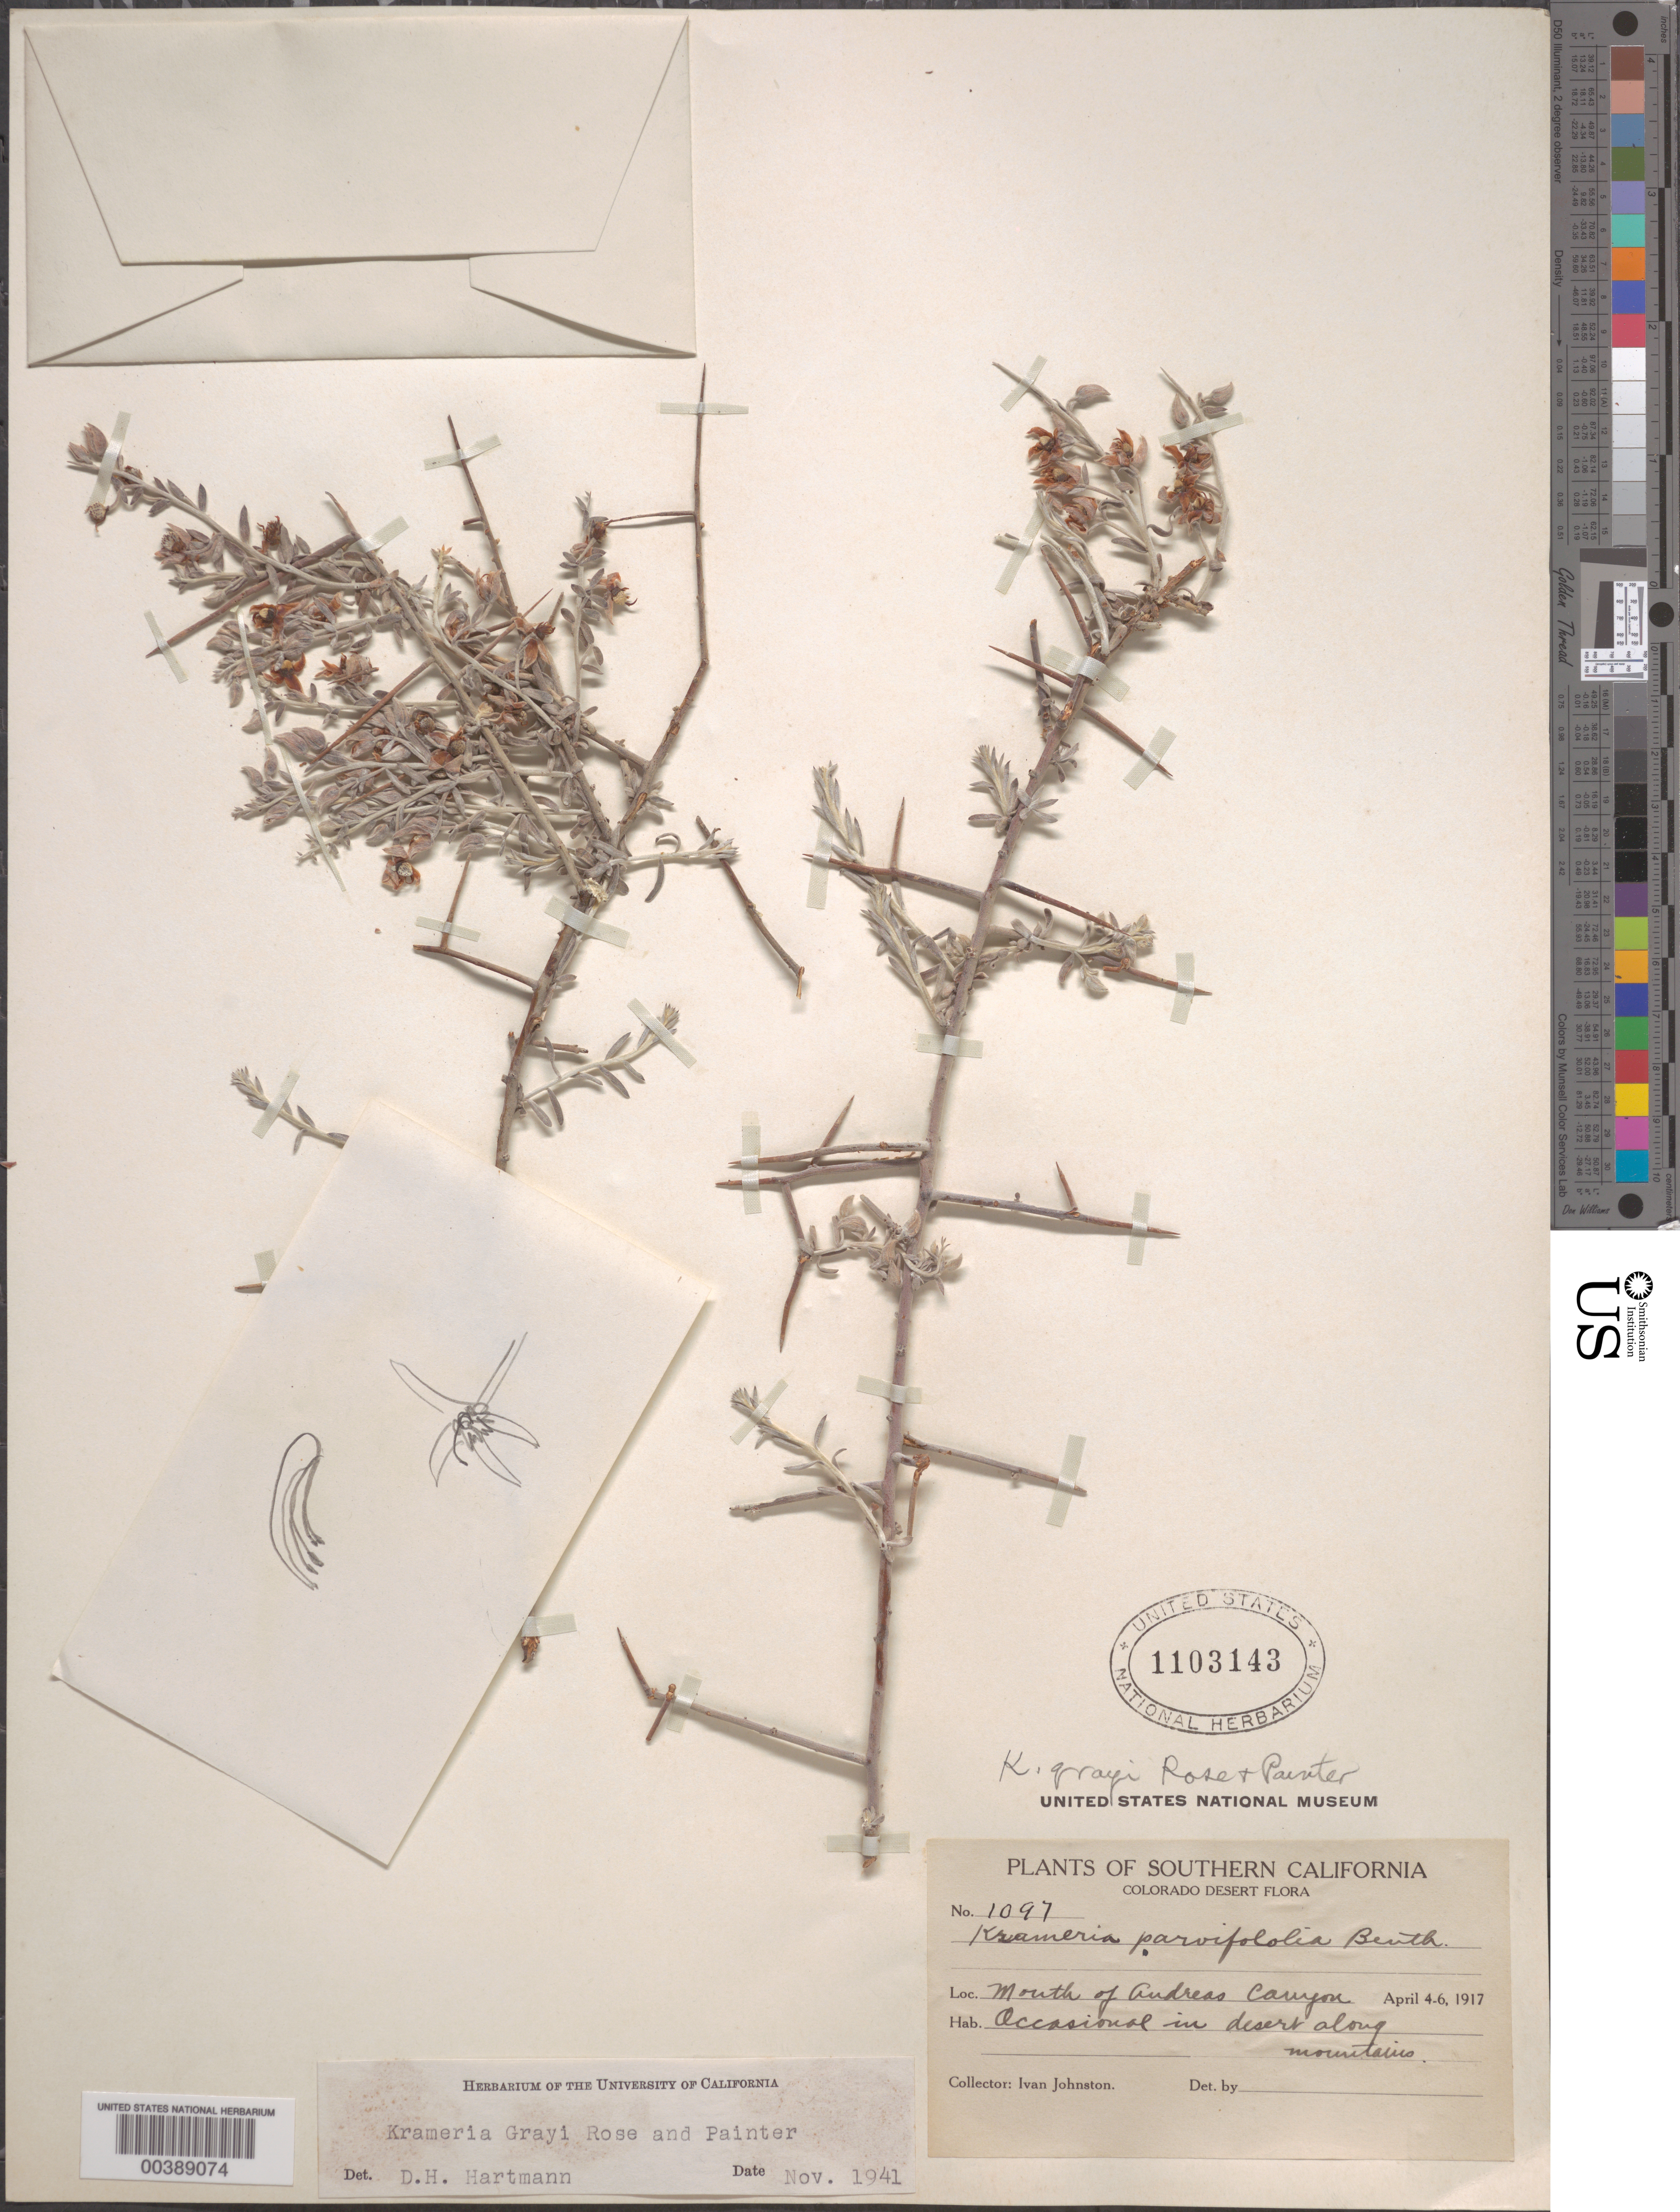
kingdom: Plantae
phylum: Tracheophyta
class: Magnoliopsida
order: Zygophyllales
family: Krameriaceae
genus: Krameria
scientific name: Krameria grayi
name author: Rose & J.H. Painter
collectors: I. Johnston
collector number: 1097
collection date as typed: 04 Apr 1917 to 06 Apr 1917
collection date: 1917-04-04/1917-04-06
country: United States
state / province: California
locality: Mouth of andreas canyon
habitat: In desert along mountains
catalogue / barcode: US 1103143